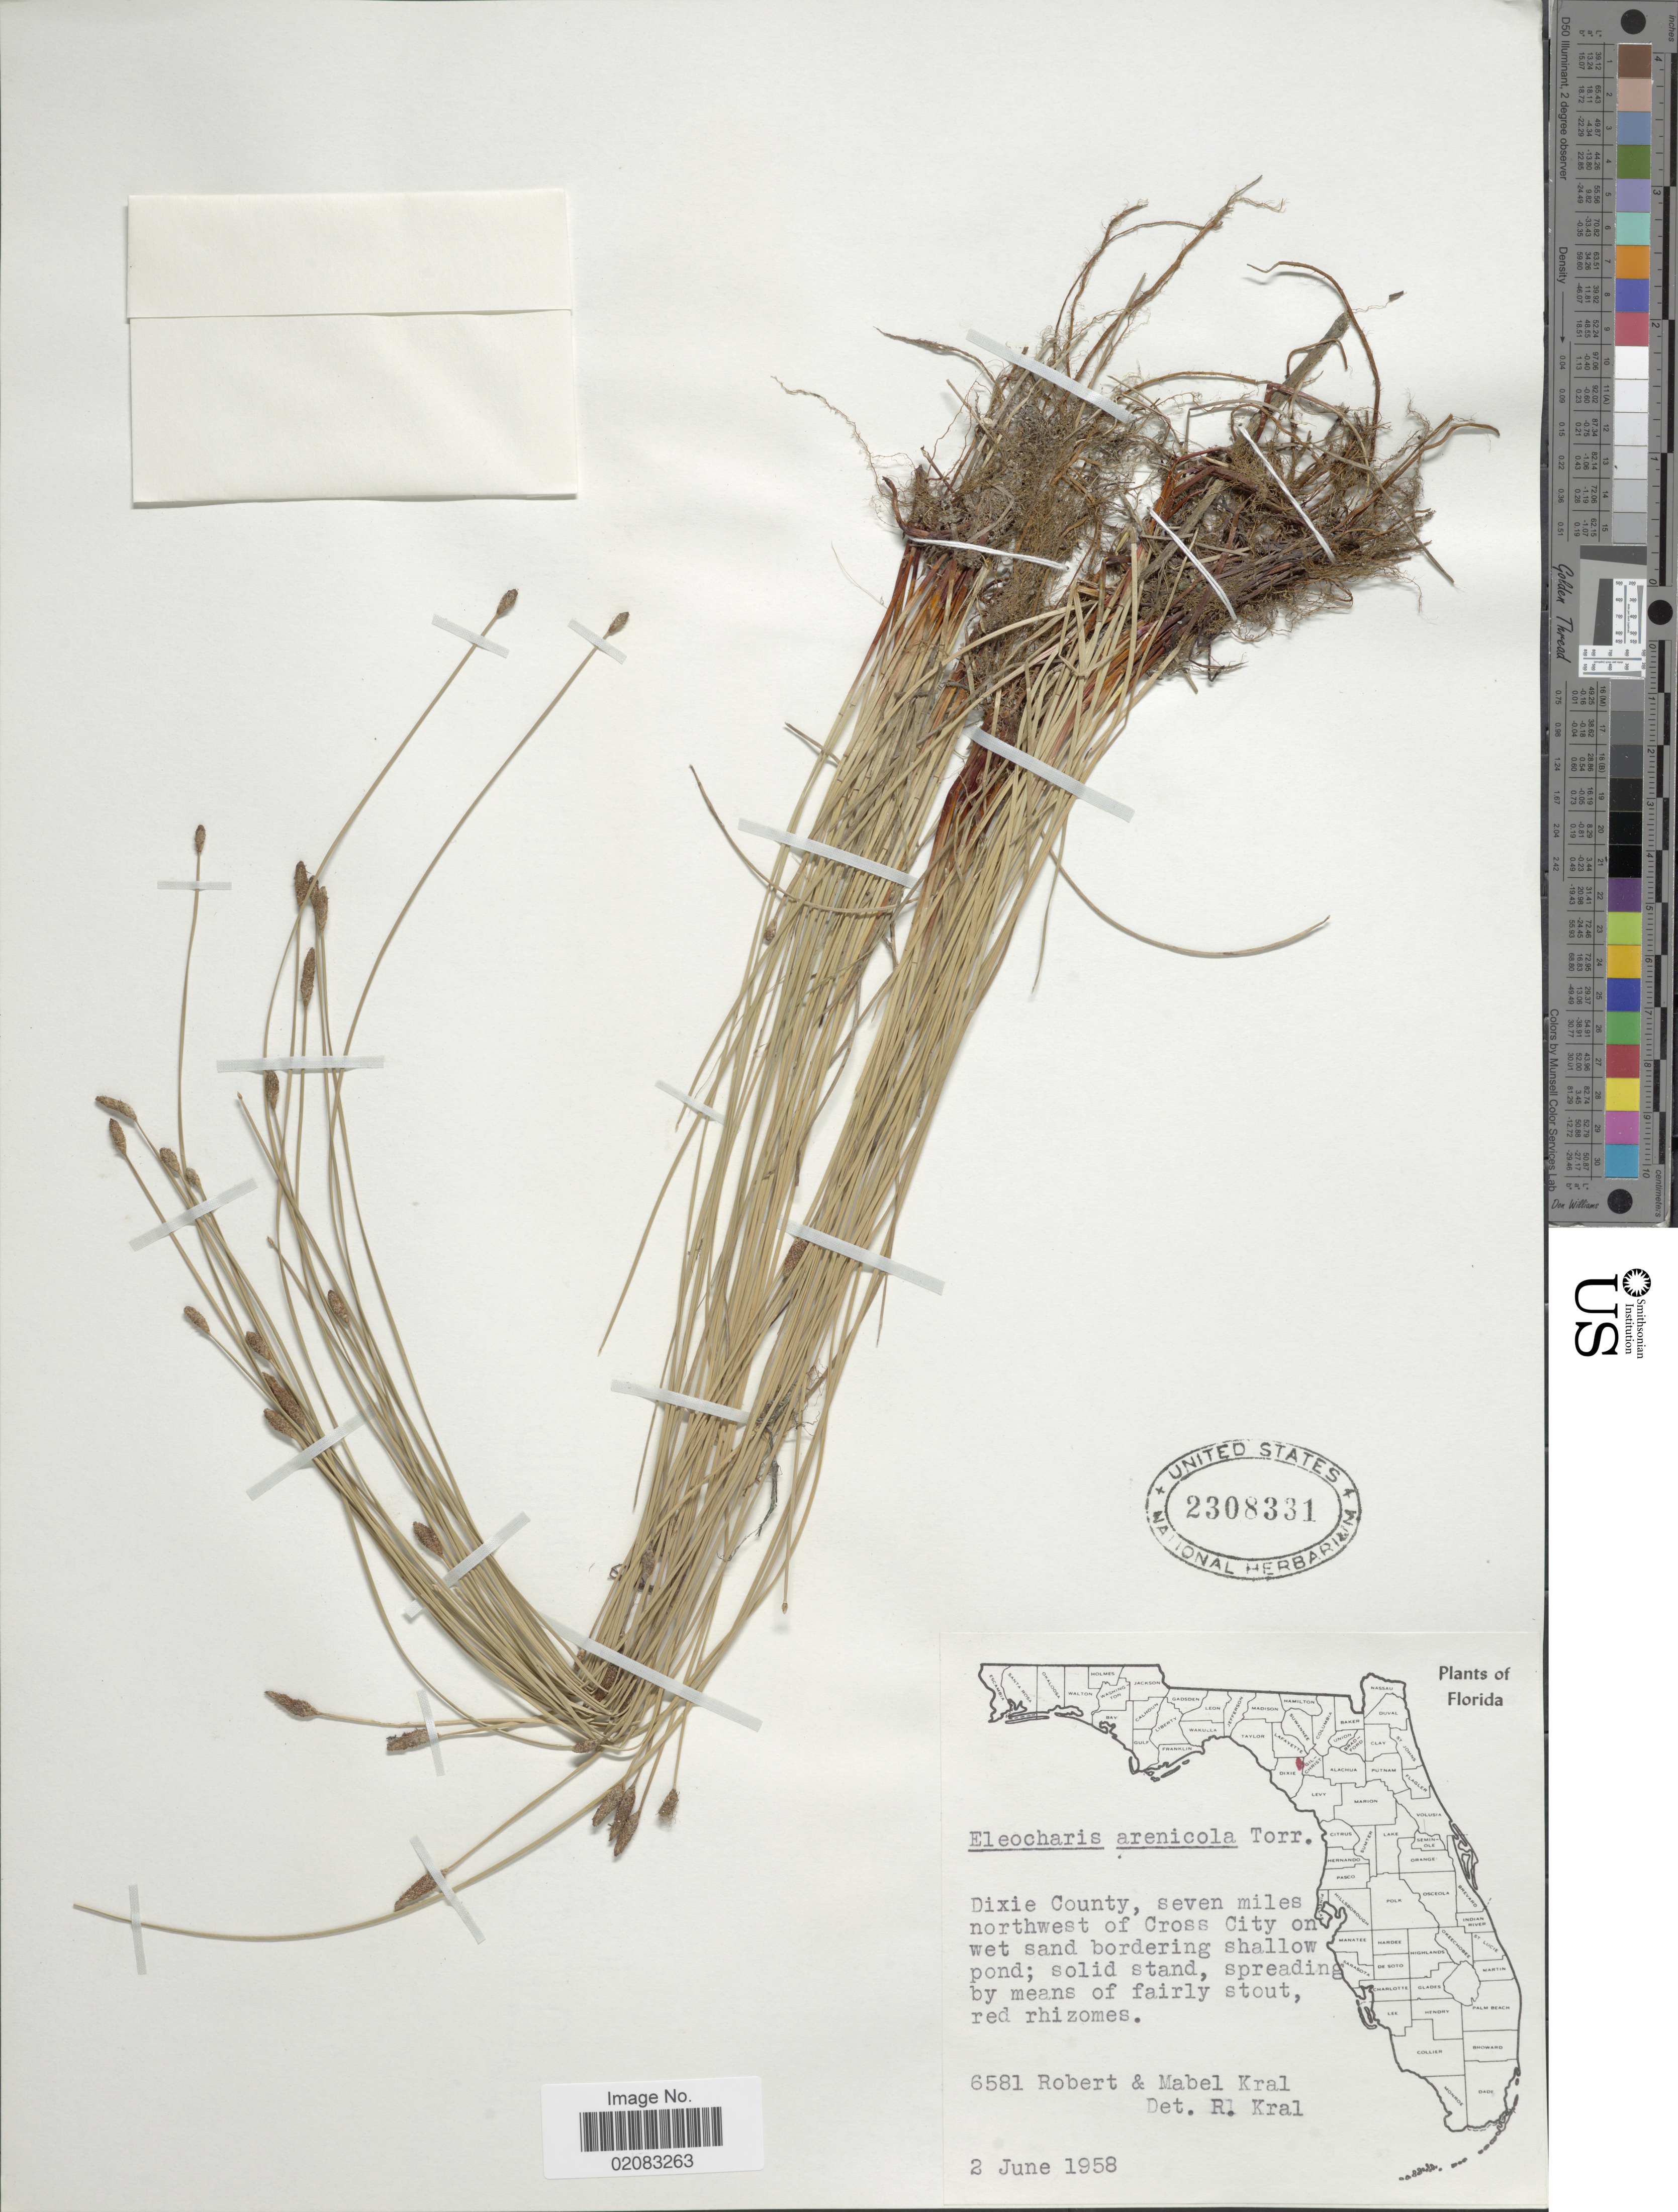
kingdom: Plantae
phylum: Tracheophyta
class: Liliopsida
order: Poales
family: Cyperaceae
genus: Eleocharis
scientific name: Eleocharis montevidensis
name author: Kunth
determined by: Strong, Mark T., (BOT), Smithsonian Institution - National Museum of Natural History (UNITED STATES)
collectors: R. Kral & M. Kral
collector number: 6581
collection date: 1958-06-02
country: United States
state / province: Florida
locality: Dixie County,s even miles northwest of Cross City on wet sand bordering shallow pond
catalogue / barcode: US 2308331